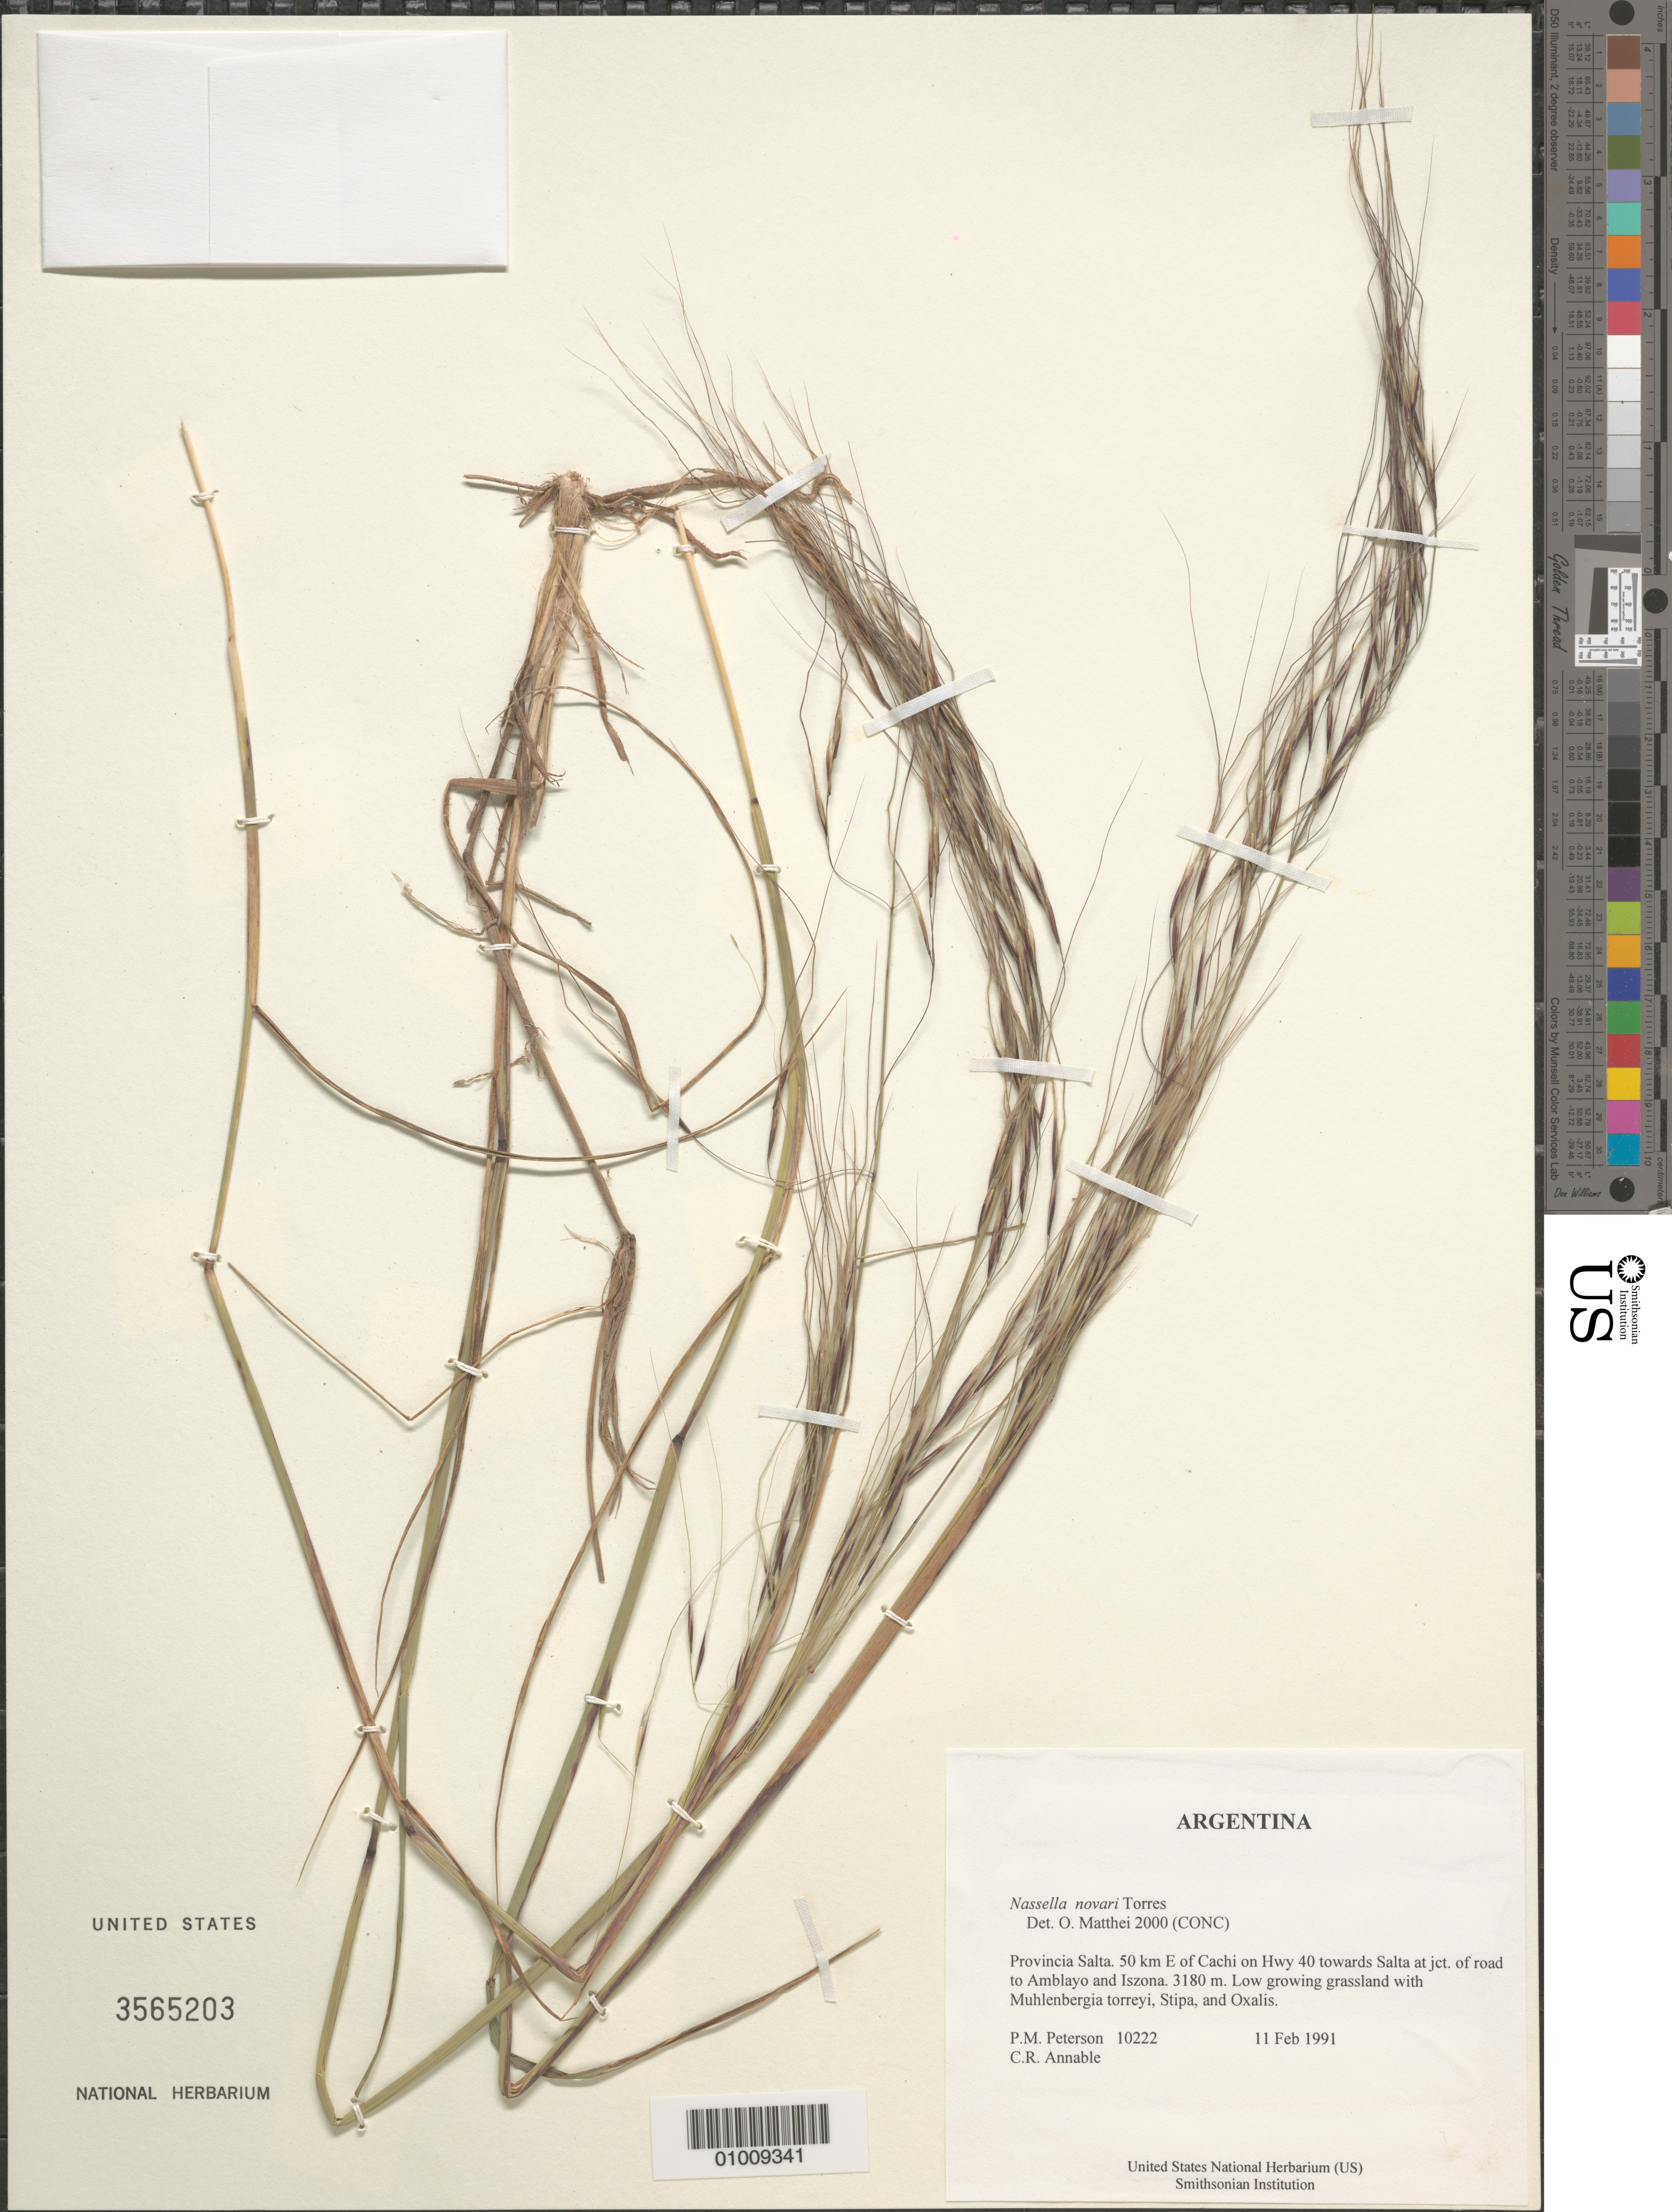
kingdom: Plantae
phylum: Tracheophyta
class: Liliopsida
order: Poales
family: Poaceae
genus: Nassella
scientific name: Nassella novari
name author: A.M. Torres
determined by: Matthei, O. R.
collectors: P. M. Peterson & C. R. Annable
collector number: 10222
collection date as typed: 11 Feb 1991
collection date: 1991-02-11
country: Argentina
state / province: Salta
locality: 50 km E of Cachi on Hwy 40 towards Salta at jct. of road to Amblayo and Iszona.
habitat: Low growing grassland with Muhlenbergia torreyi, Stipa, and Oxalis.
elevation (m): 3180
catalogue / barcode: US 3565203